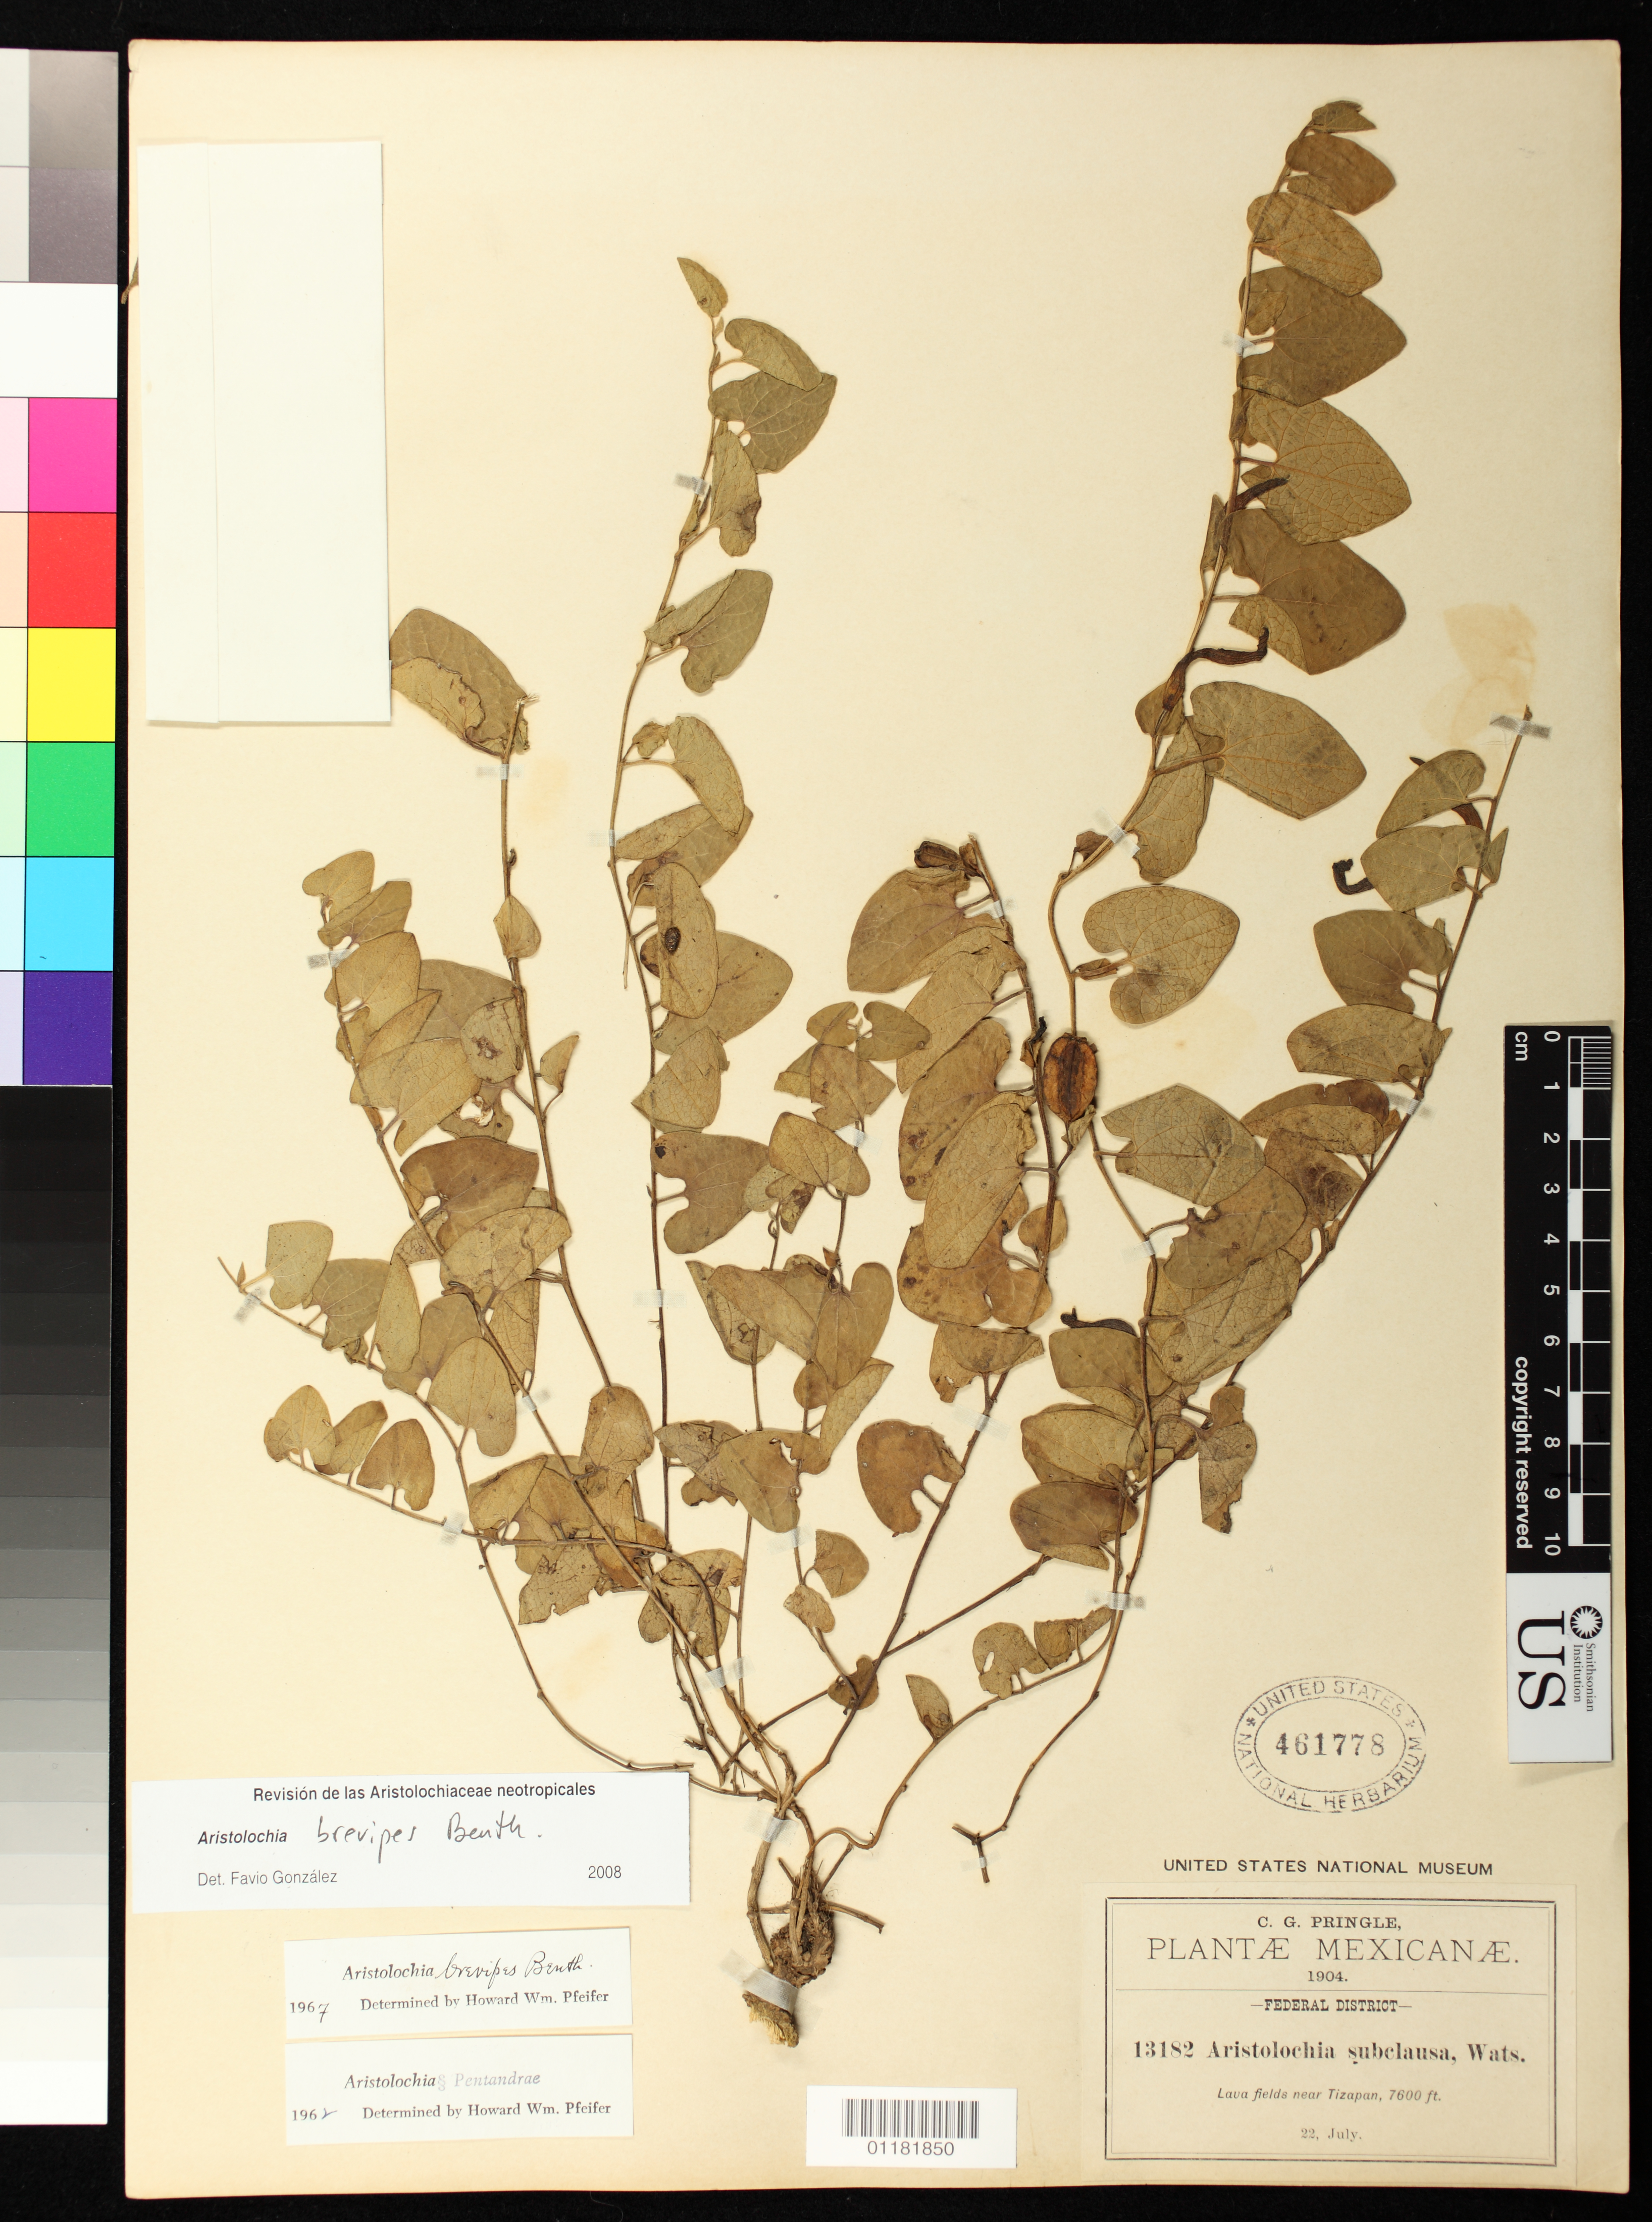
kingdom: Plantae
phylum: Tracheophyta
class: Magnoliopsida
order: Piperales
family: Aristolochiaceae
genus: Aristolochia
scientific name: Aristolochia brevipes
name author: Benth.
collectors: C. G. Pringle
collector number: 13182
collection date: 1904-07-22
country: Mexico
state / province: Distrito Federal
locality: Lava fields near Tizapan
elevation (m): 2316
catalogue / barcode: US 461778